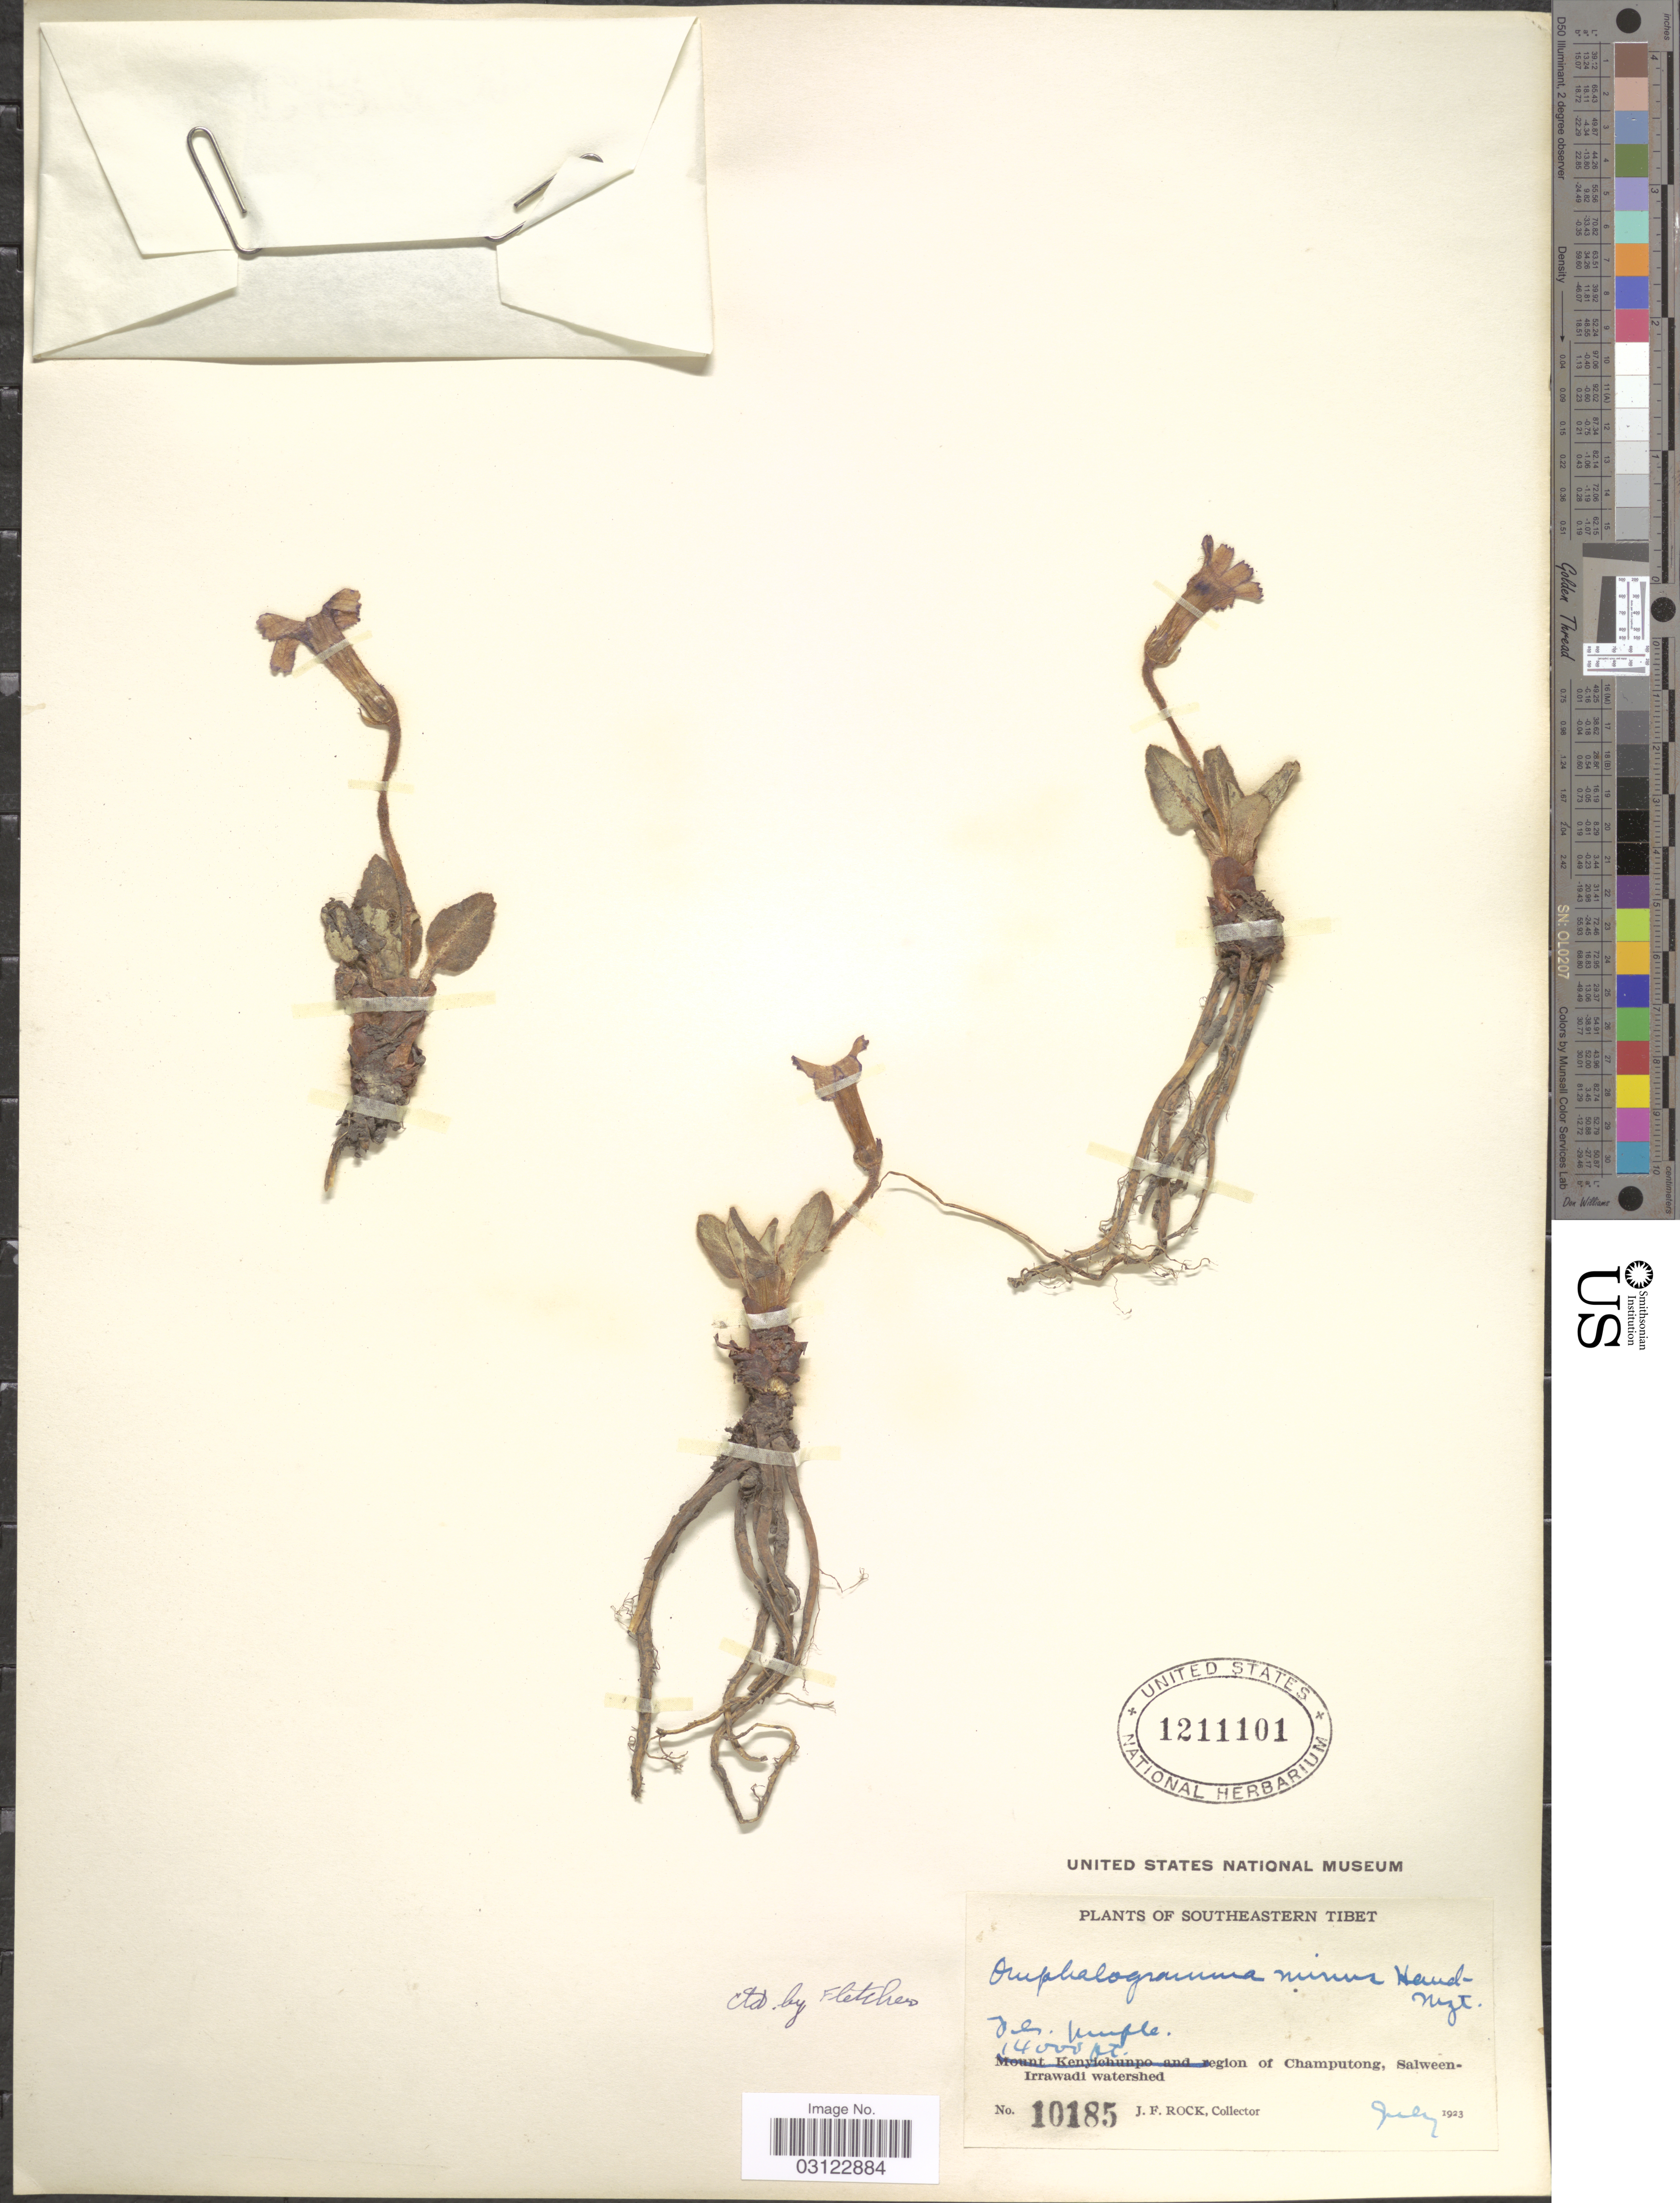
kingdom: Plantae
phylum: Tracheophyta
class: Magnoliopsida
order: Ericales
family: Primulaceae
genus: Omphalogramma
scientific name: Omphalogramma minus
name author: Hand.-Mazz.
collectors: J. Rock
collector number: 10185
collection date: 1923-07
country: China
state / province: Xizang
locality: Southeastern Tibet, region of Champutong, Salween-Irrawadi watershed.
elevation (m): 4267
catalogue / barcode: US 1211101